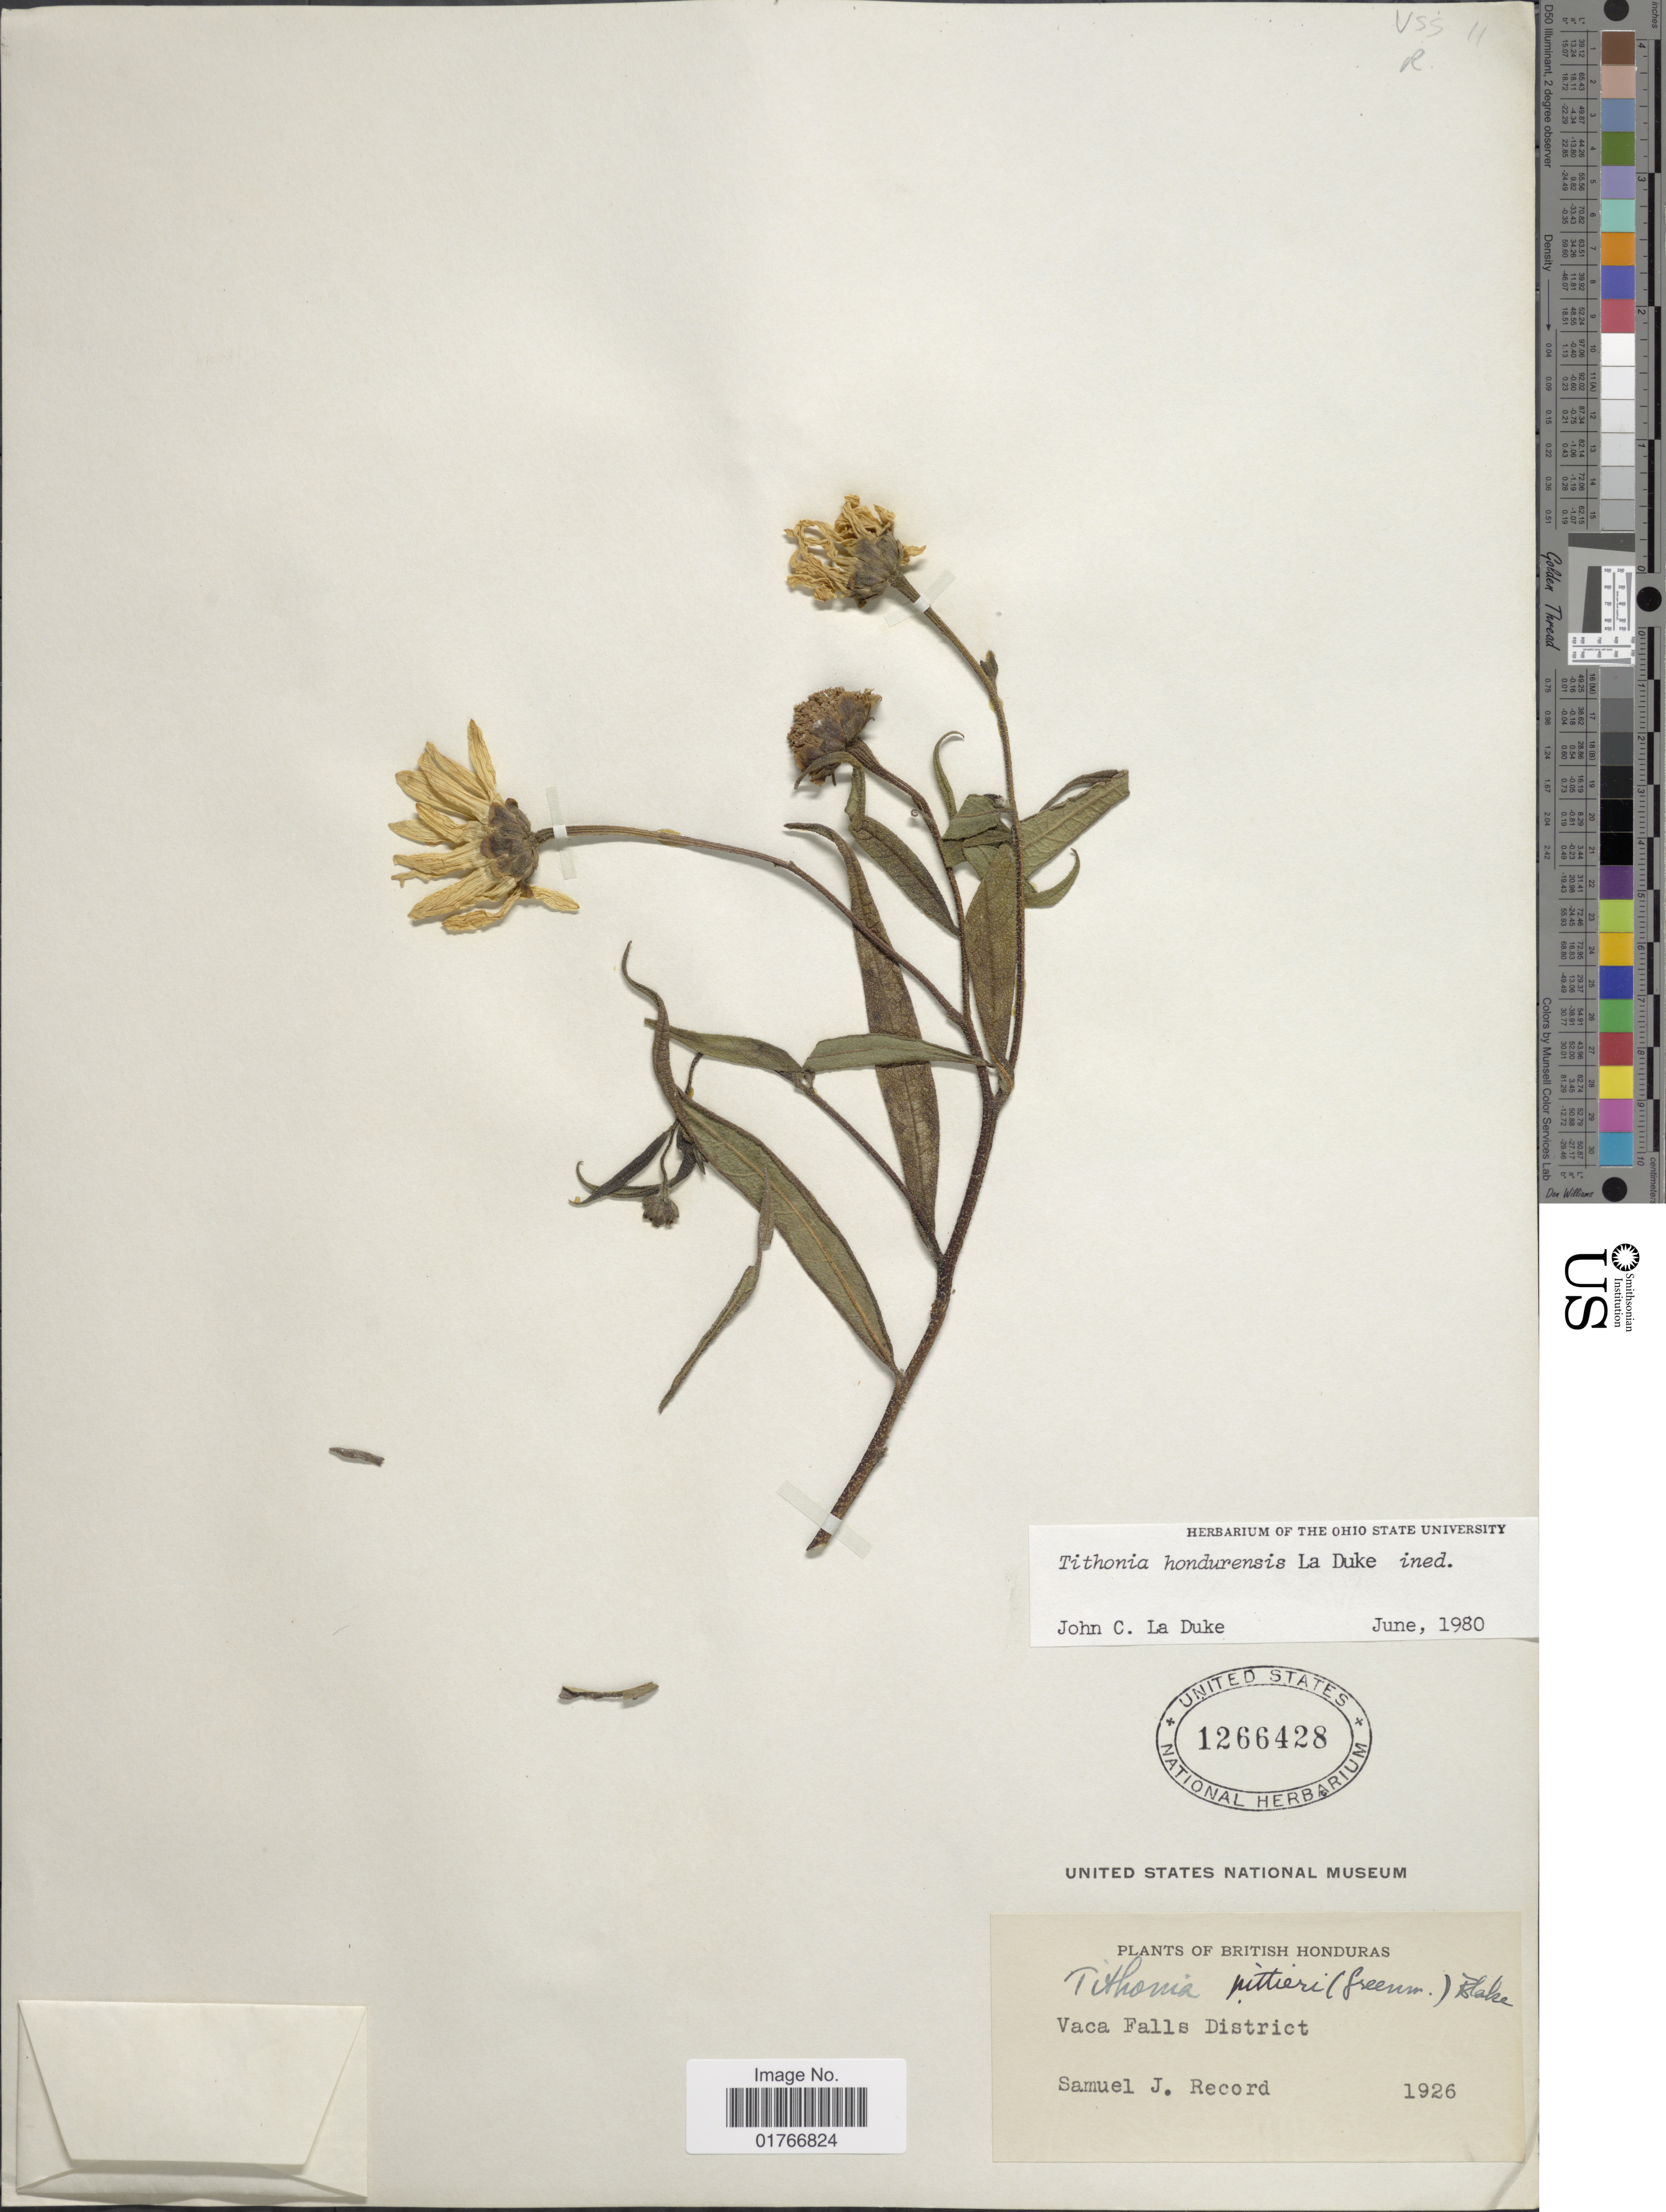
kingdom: Plantae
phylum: Tracheophyta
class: Magnoliopsida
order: Asterales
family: Asteraceae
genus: Tithonia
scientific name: Tithonia hondurensis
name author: La Duke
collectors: S. J. Record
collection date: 1926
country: Belize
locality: British Honduras, Vaca Falls District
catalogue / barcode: US 1266428